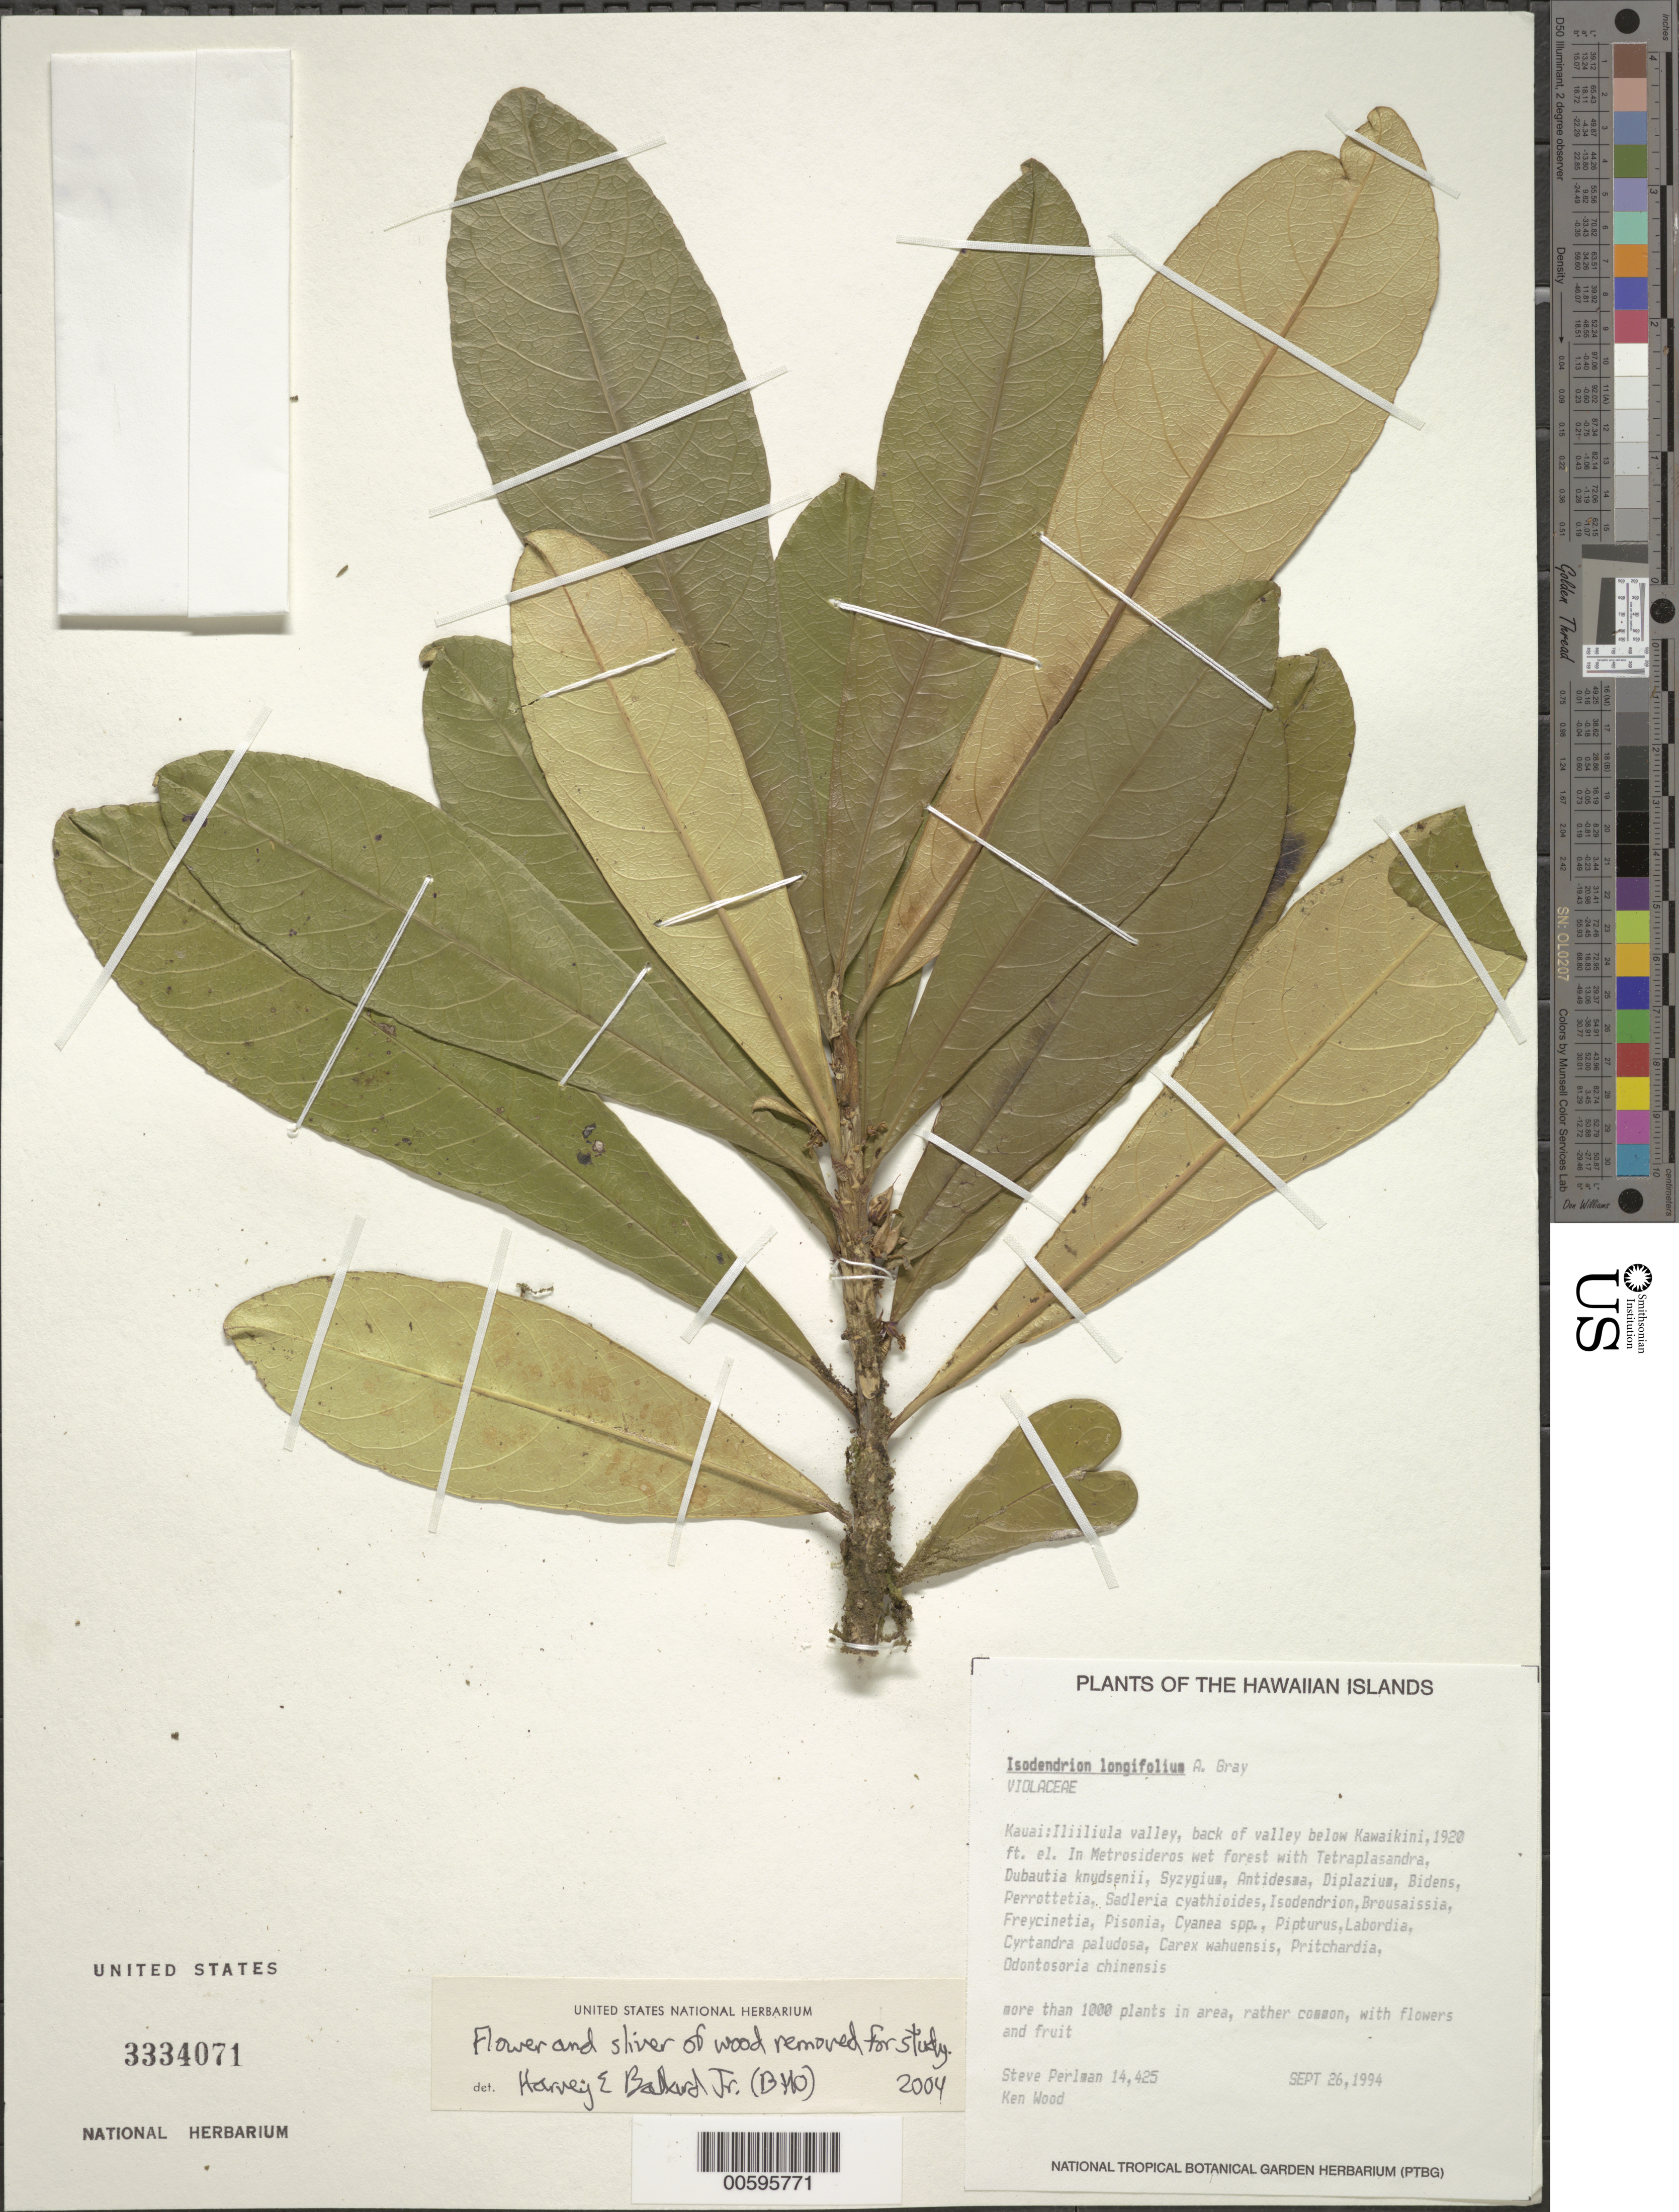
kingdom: Plantae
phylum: Tracheophyta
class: Magnoliopsida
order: Malpighiales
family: Violaceae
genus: Isodendrion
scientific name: Isodendrion longifolium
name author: A. Gray in Wilkes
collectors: S. P. Perlman & K. Wood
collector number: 14425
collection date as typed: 26 Sep 1994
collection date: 1994-09-26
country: United States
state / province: Hawaii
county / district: Kauai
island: Kaua'i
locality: Iliiliula valley, back of valley below Kawaikini.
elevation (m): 585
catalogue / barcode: US 3334071